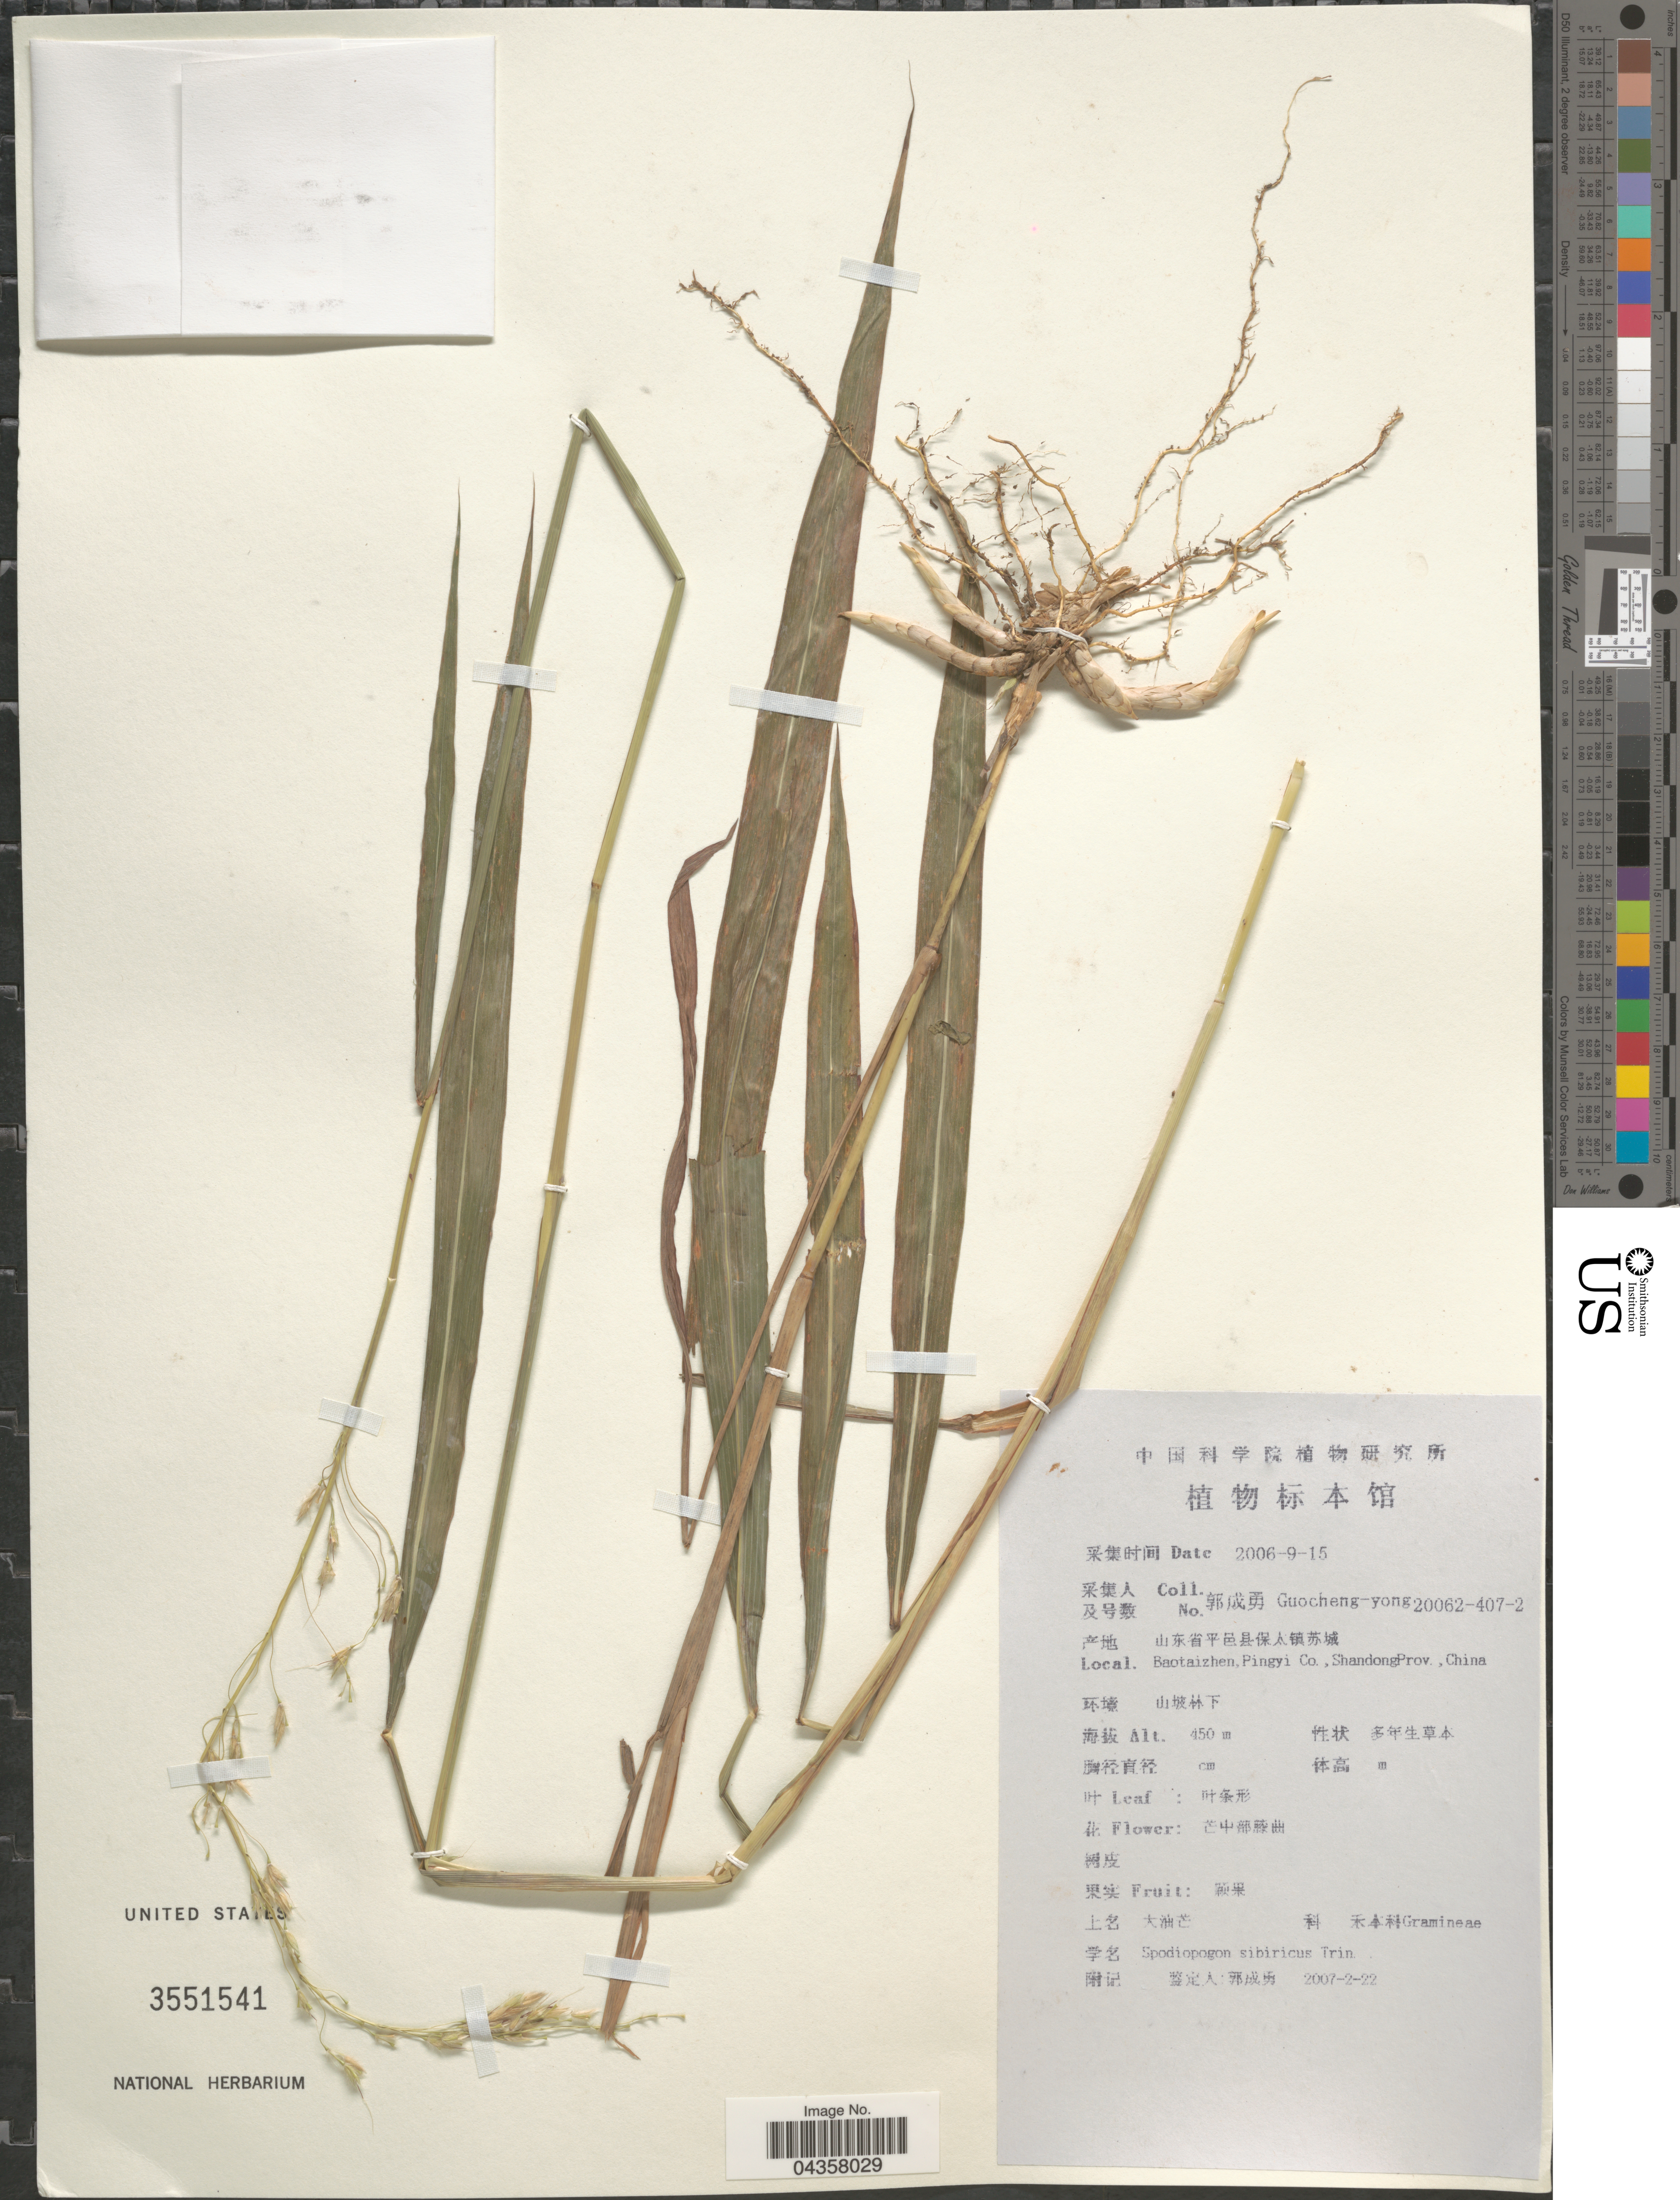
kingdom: Plantae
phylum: Tracheophyta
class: Liliopsida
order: Poales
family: Poaceae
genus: Spodiopogon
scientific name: Spodiopogon sibiricus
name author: Trin.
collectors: Guo cheng-yong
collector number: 20062-407-2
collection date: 2006-09-15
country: China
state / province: Shandong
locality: Baotaizhen, Pingyi Co.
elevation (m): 450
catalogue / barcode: US 3551541